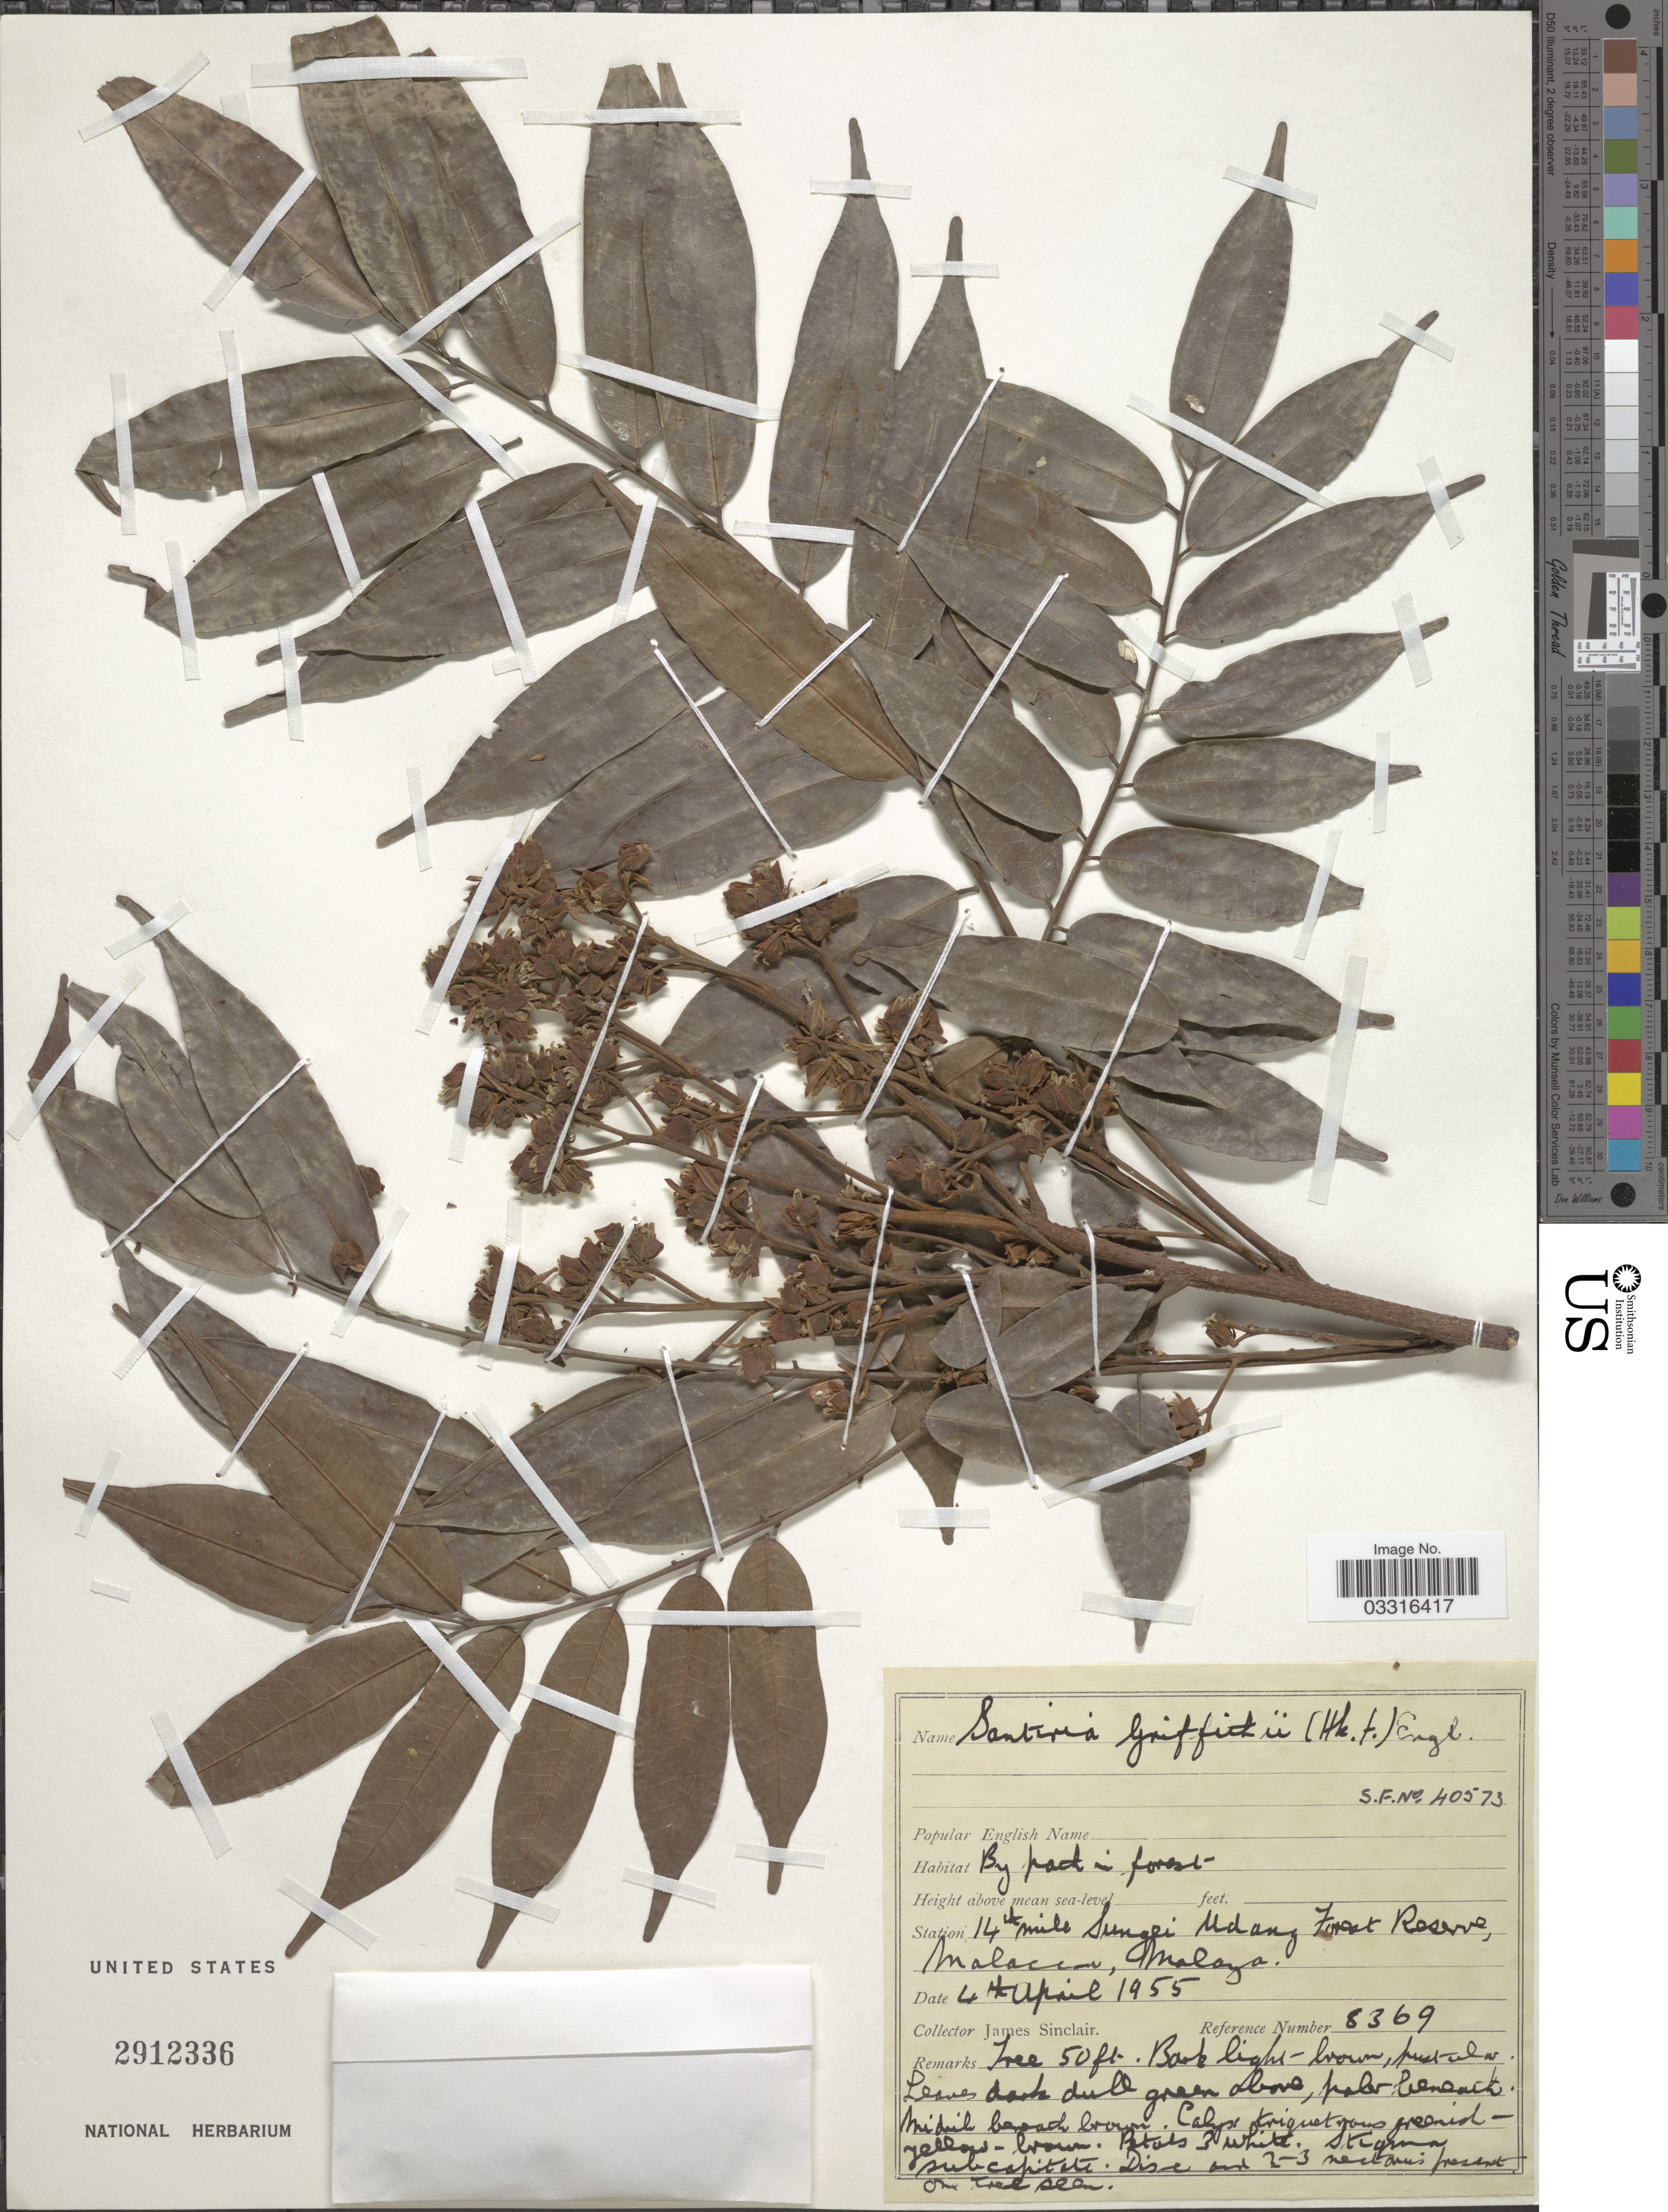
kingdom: Plantae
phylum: Tracheophyta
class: Magnoliopsida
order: Sapindales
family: Burseraceae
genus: Santiria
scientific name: Santiria griffithii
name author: (Hook. f.) Engl.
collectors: J. Sinclair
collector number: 8369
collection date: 1955-04-04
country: Malaysia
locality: Station 14th Mile Sungei Udang Forest Reserve, Malacca, Malaya.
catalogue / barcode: US 2912336